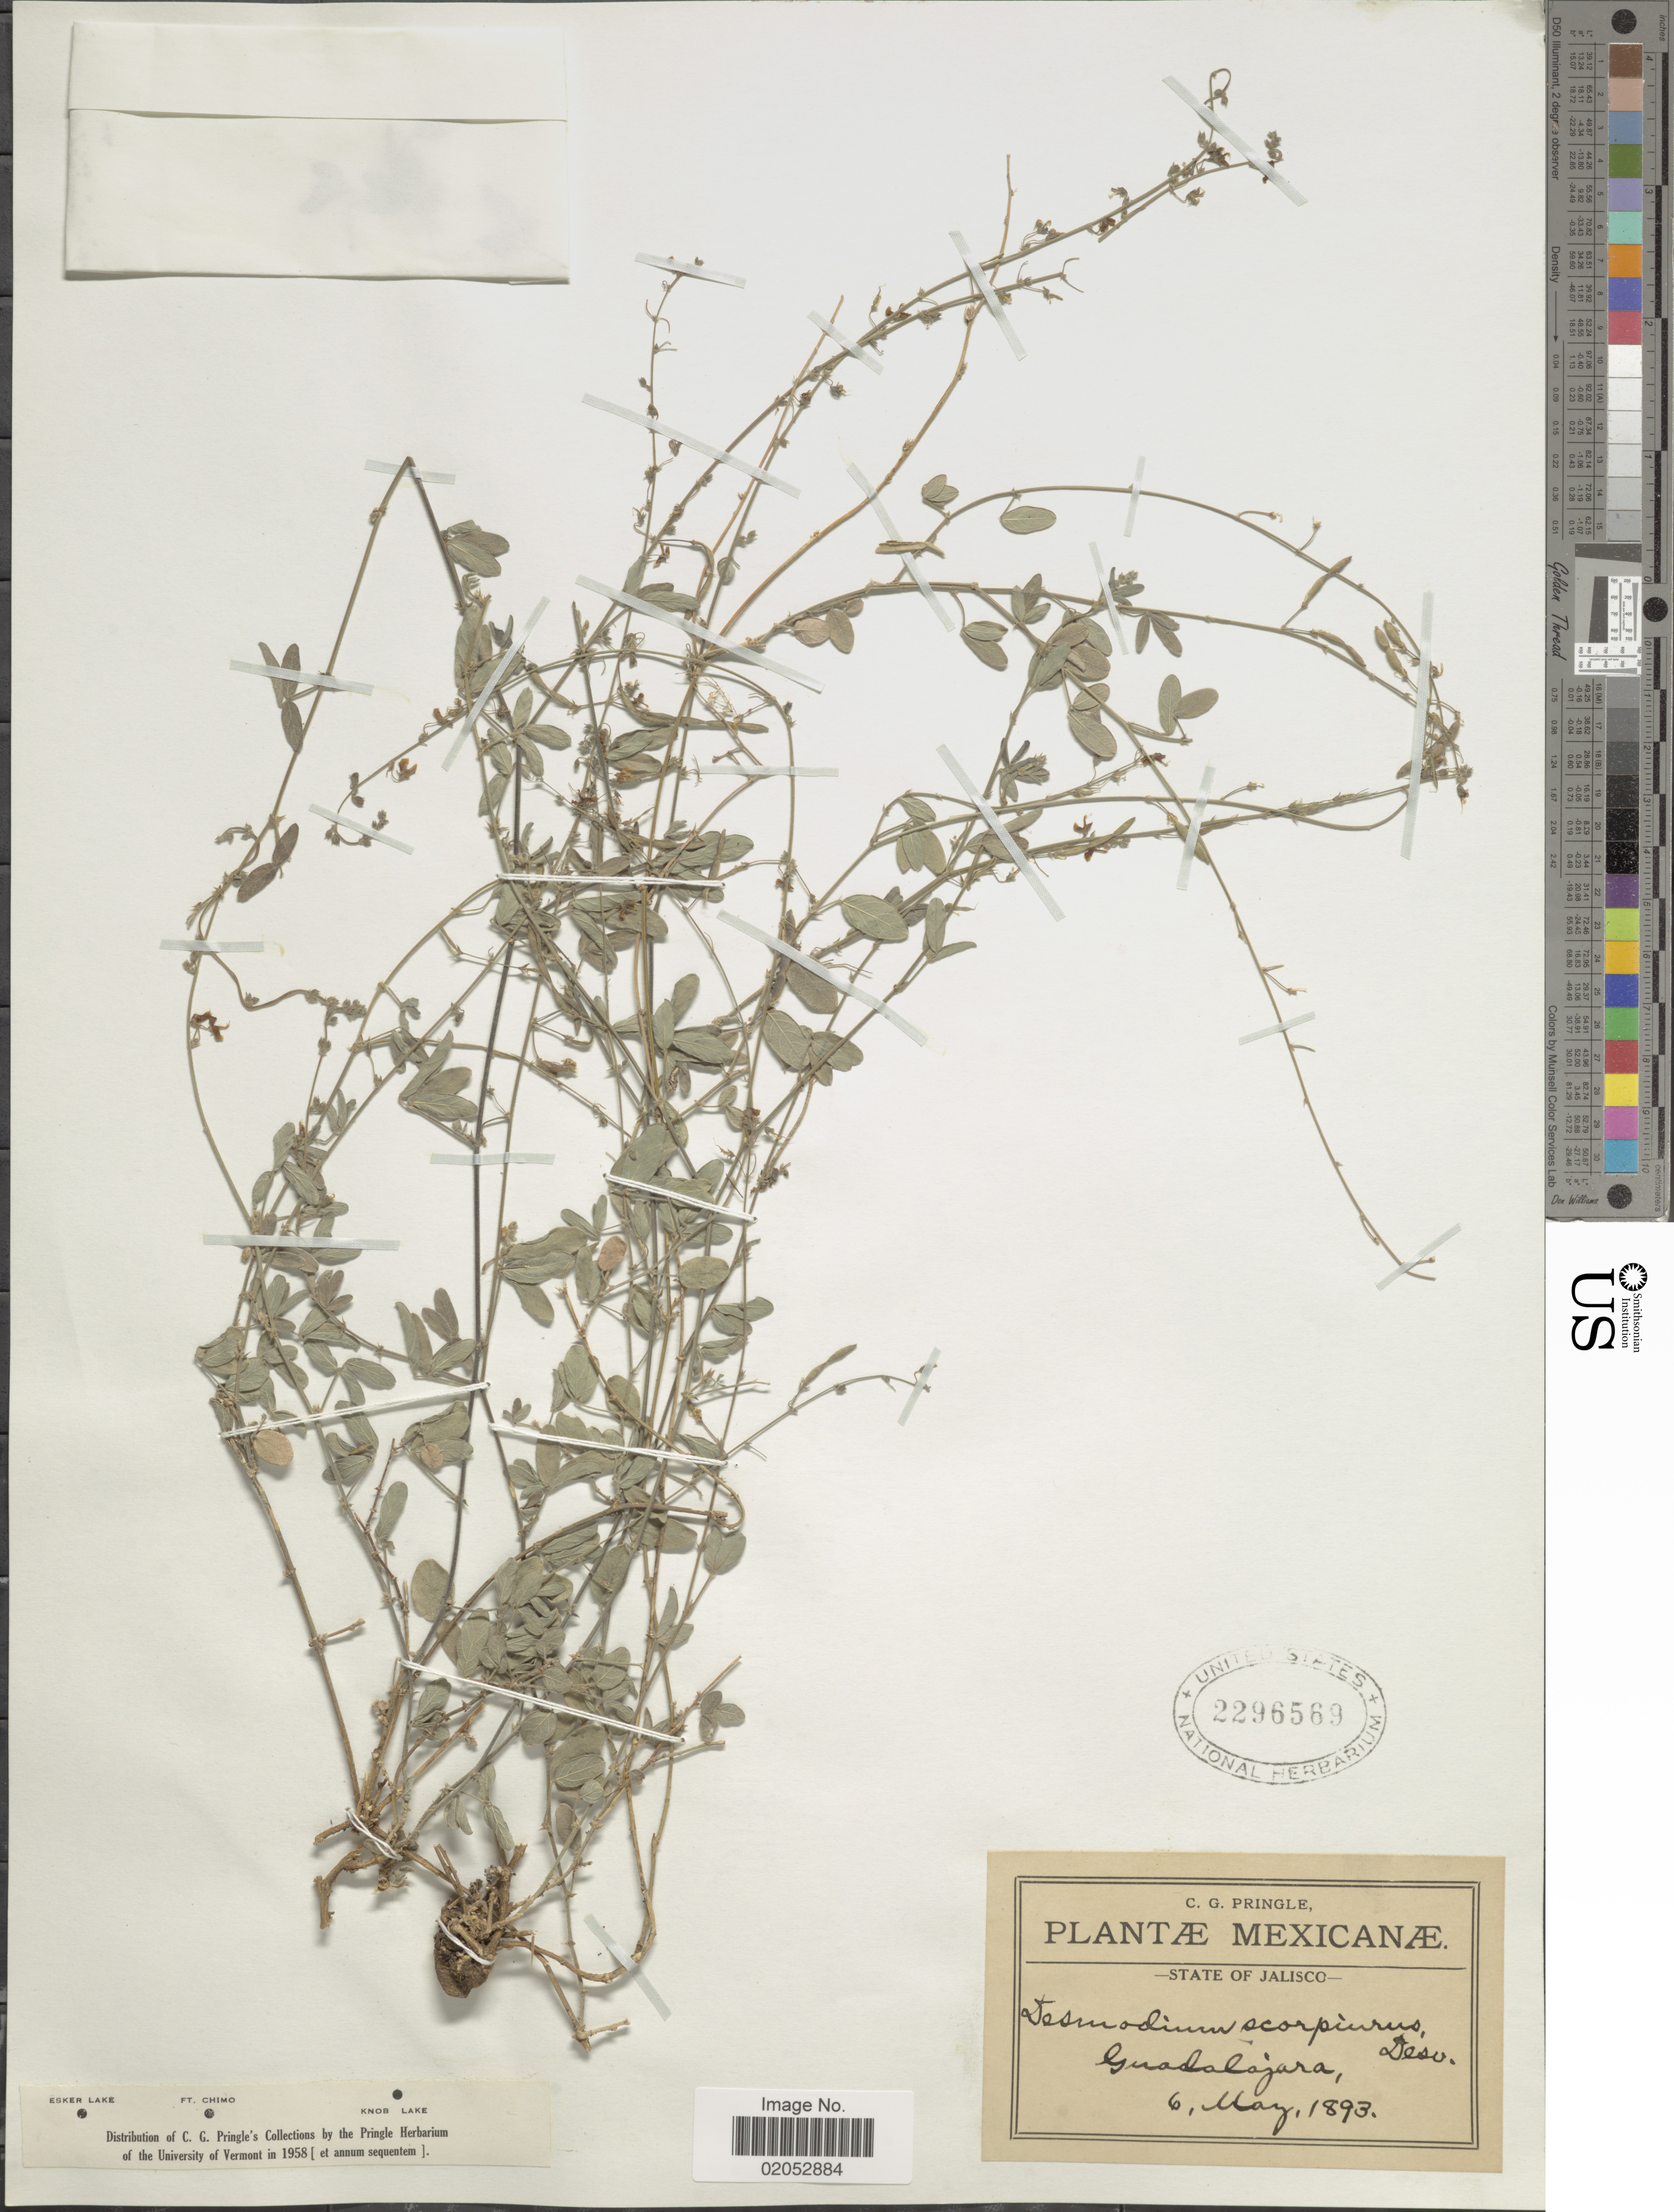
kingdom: Plantae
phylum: Tracheophyta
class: Magnoliopsida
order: Fabales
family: Fabaceae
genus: Desmodium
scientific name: Desmodium scorpiurus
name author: (Sw.) Desv. ex DC.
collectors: C. G. Pringle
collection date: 1893-05-06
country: Mexico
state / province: Jalisco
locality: Guadalajara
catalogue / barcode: US 2296569